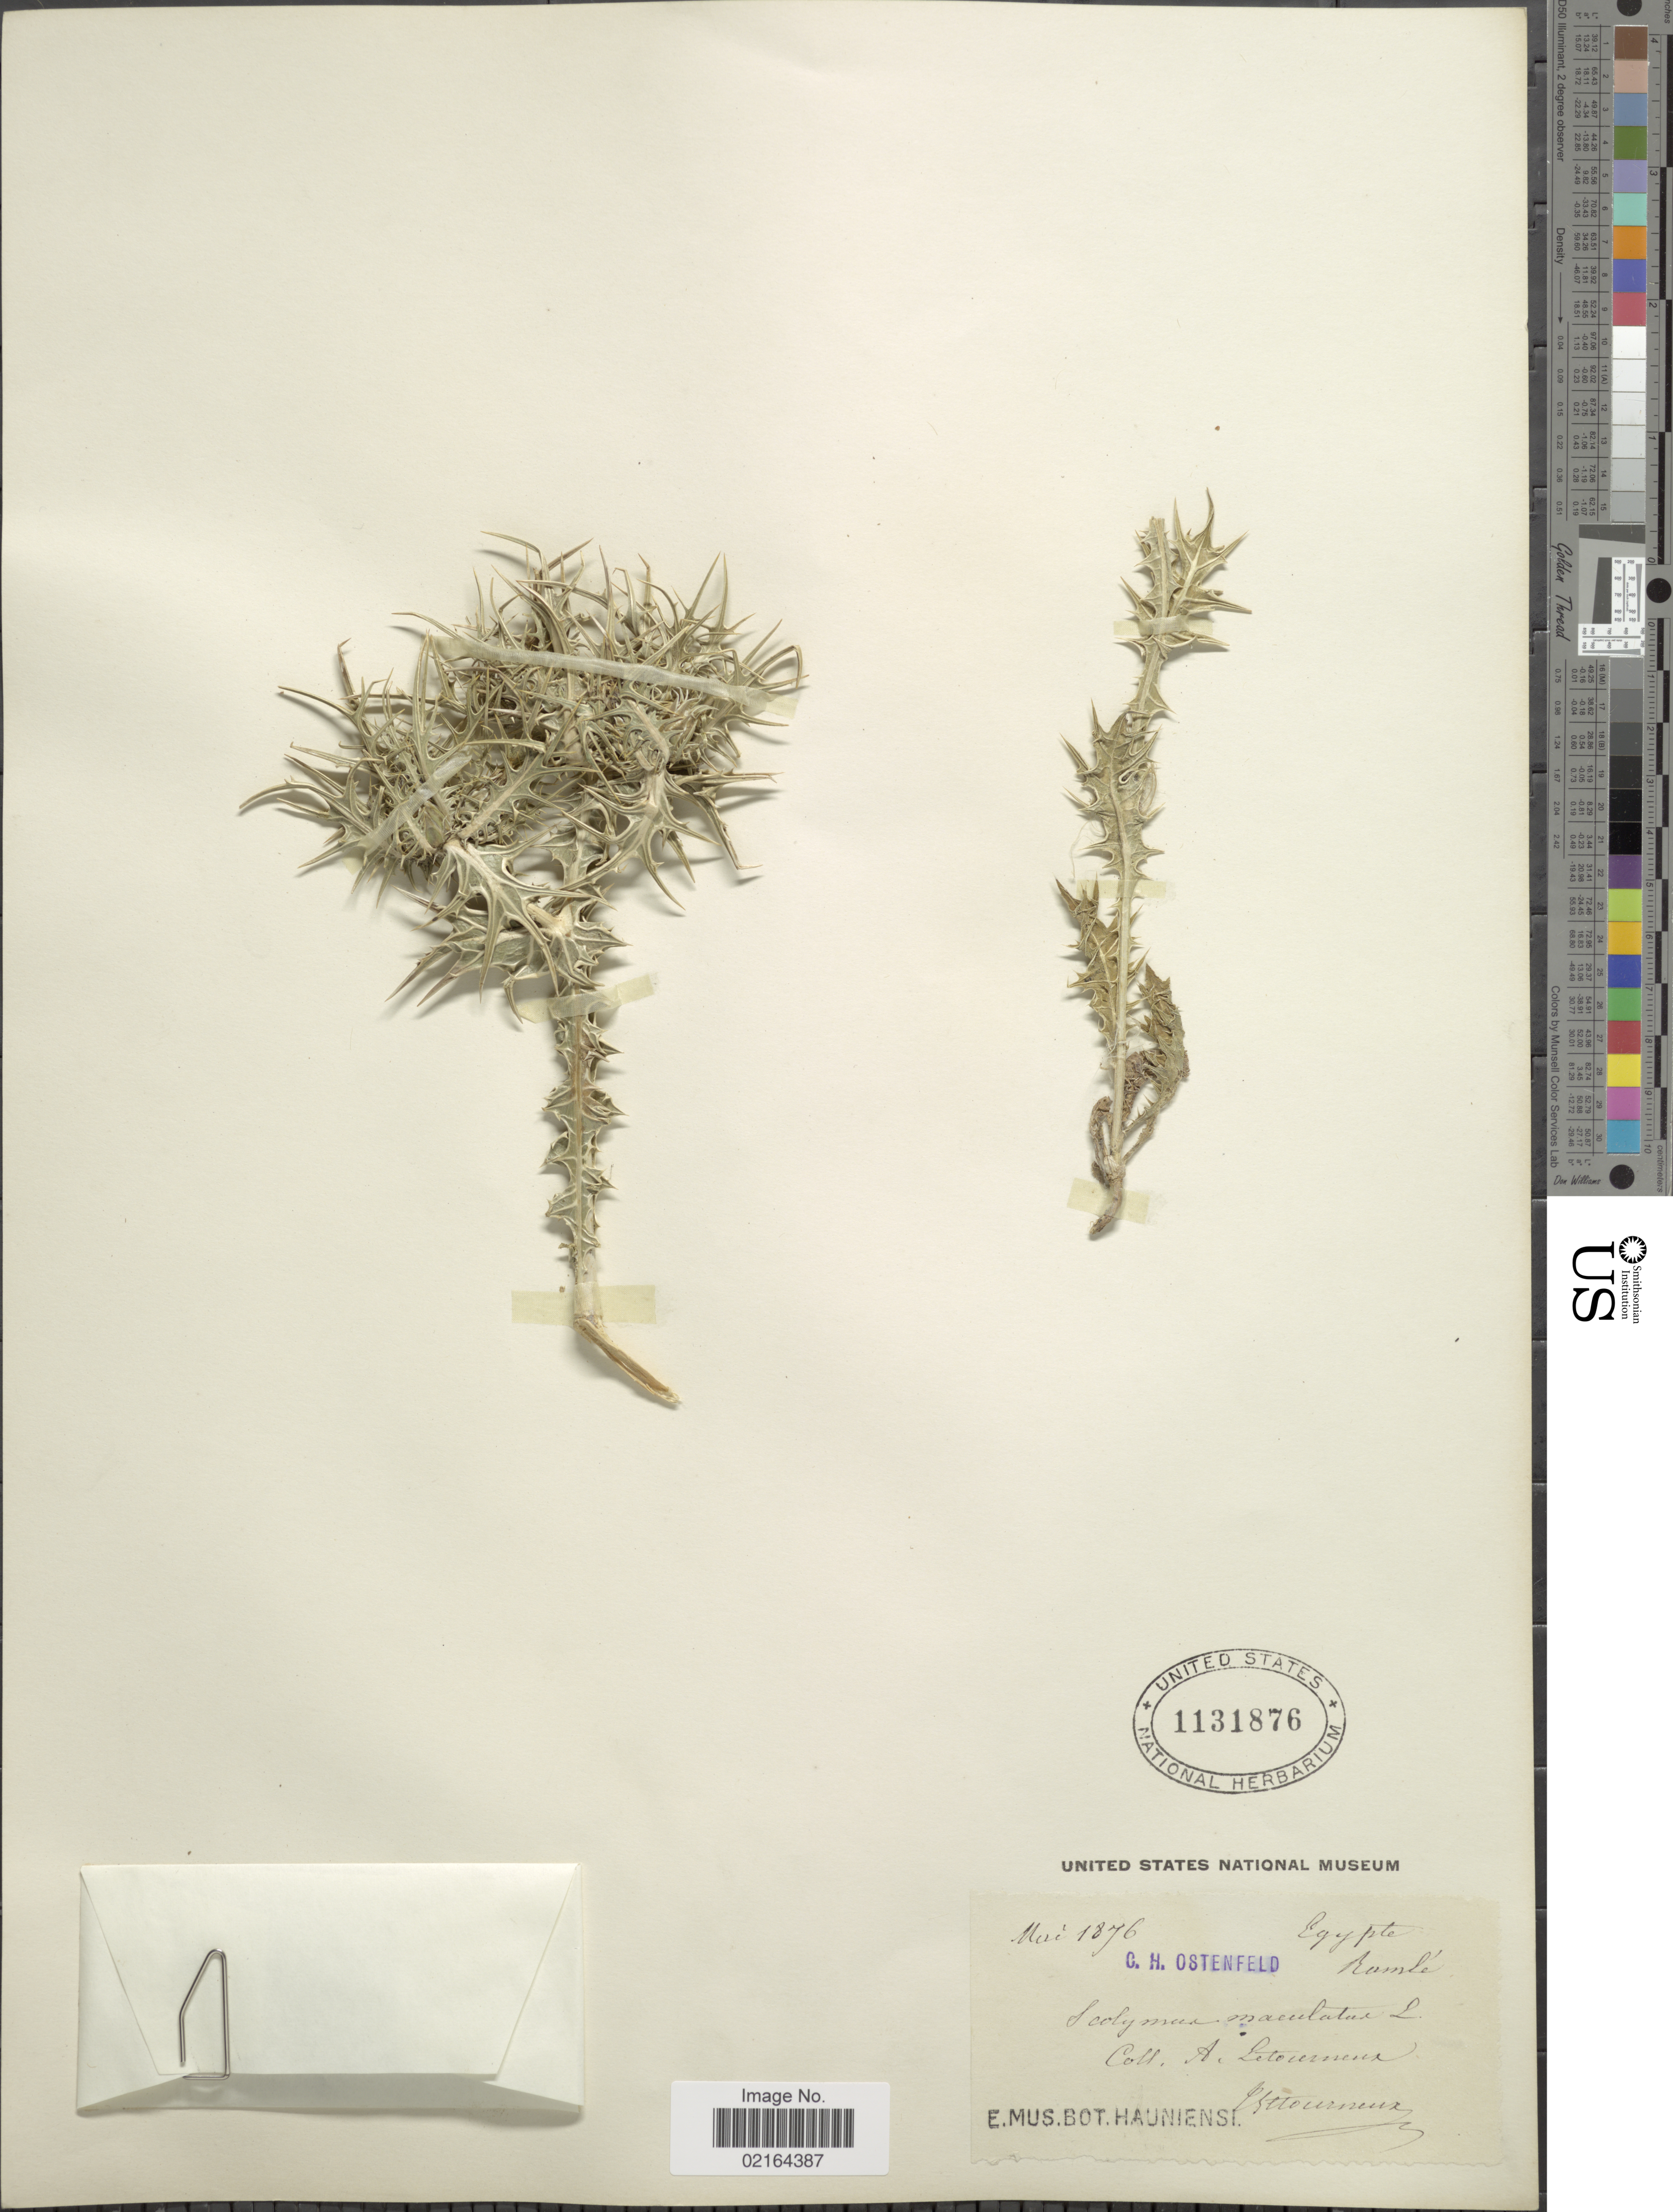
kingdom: Plantae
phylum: Tracheophyta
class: Magnoliopsida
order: Asterales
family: Asteraceae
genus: Scolymus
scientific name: Scolymus maculatus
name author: L.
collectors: A. Letourneux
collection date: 1876-05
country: Egypt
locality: Egypte, Ramle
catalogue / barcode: US 1131876